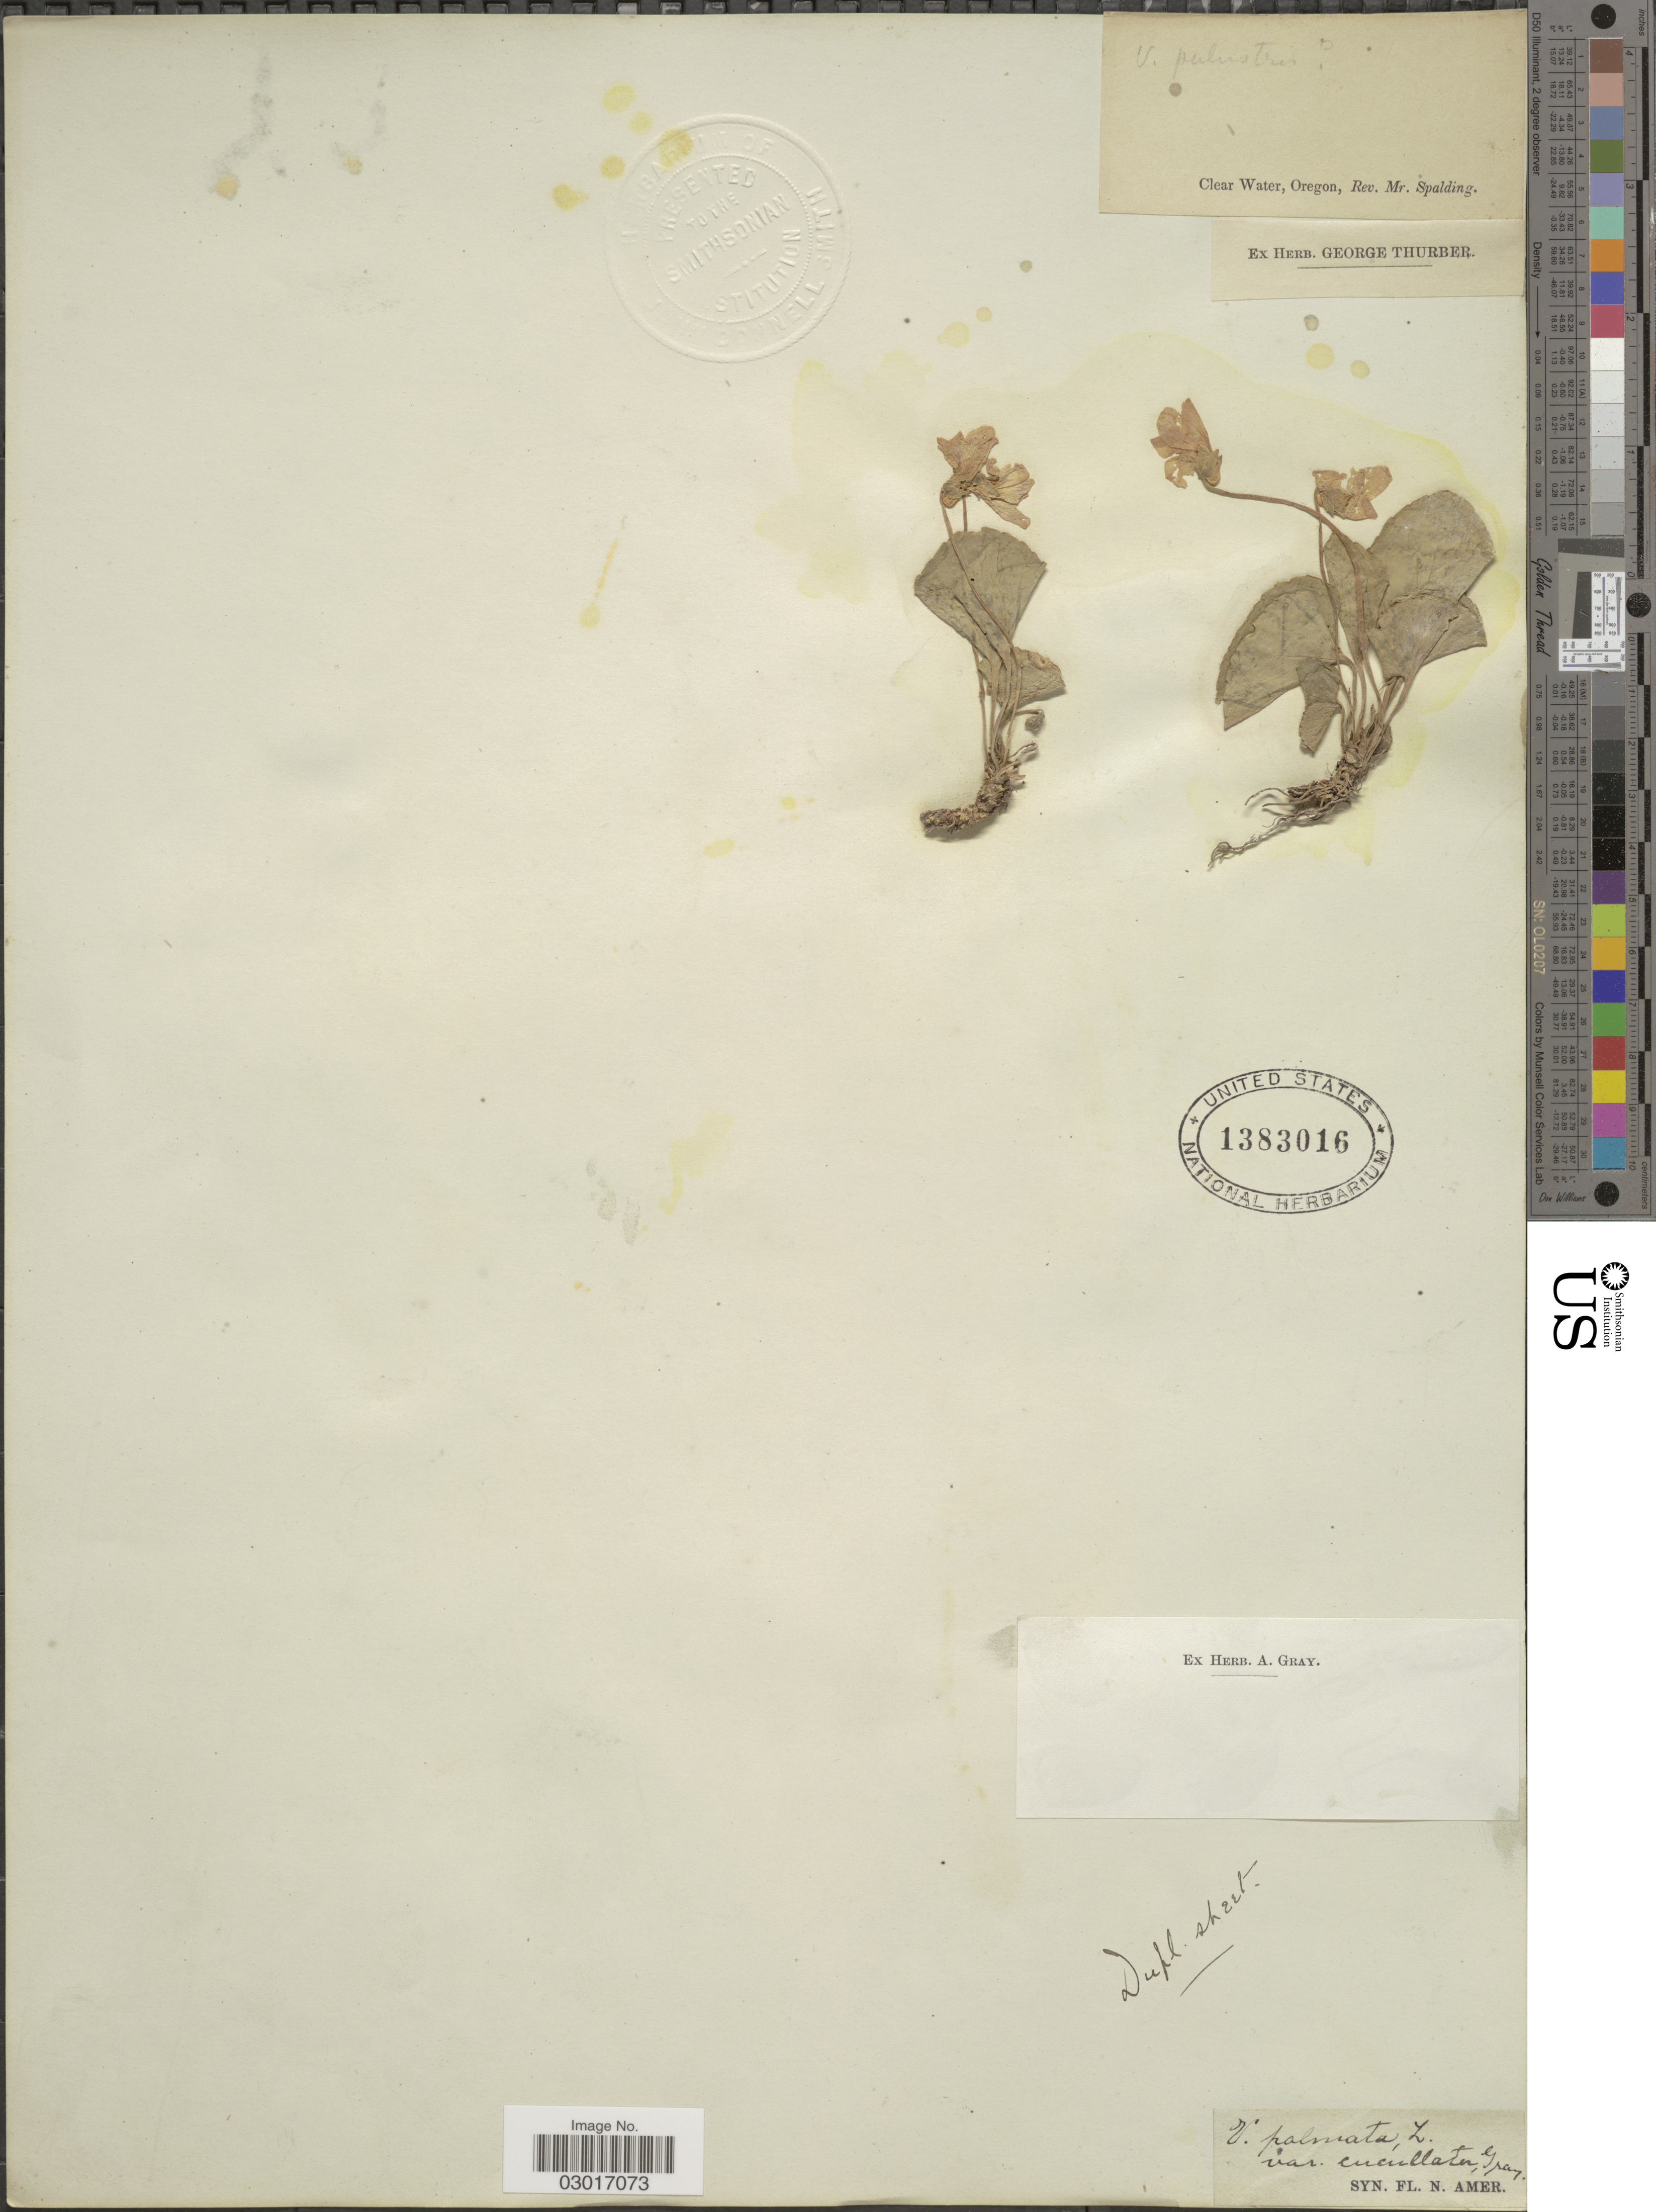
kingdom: Plantae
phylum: Tracheophyta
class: Magnoliopsida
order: Malpighiales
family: Violaceae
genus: Viola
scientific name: Viola sororia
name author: Willd.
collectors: ex Herb. A. Gray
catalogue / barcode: US 1383016